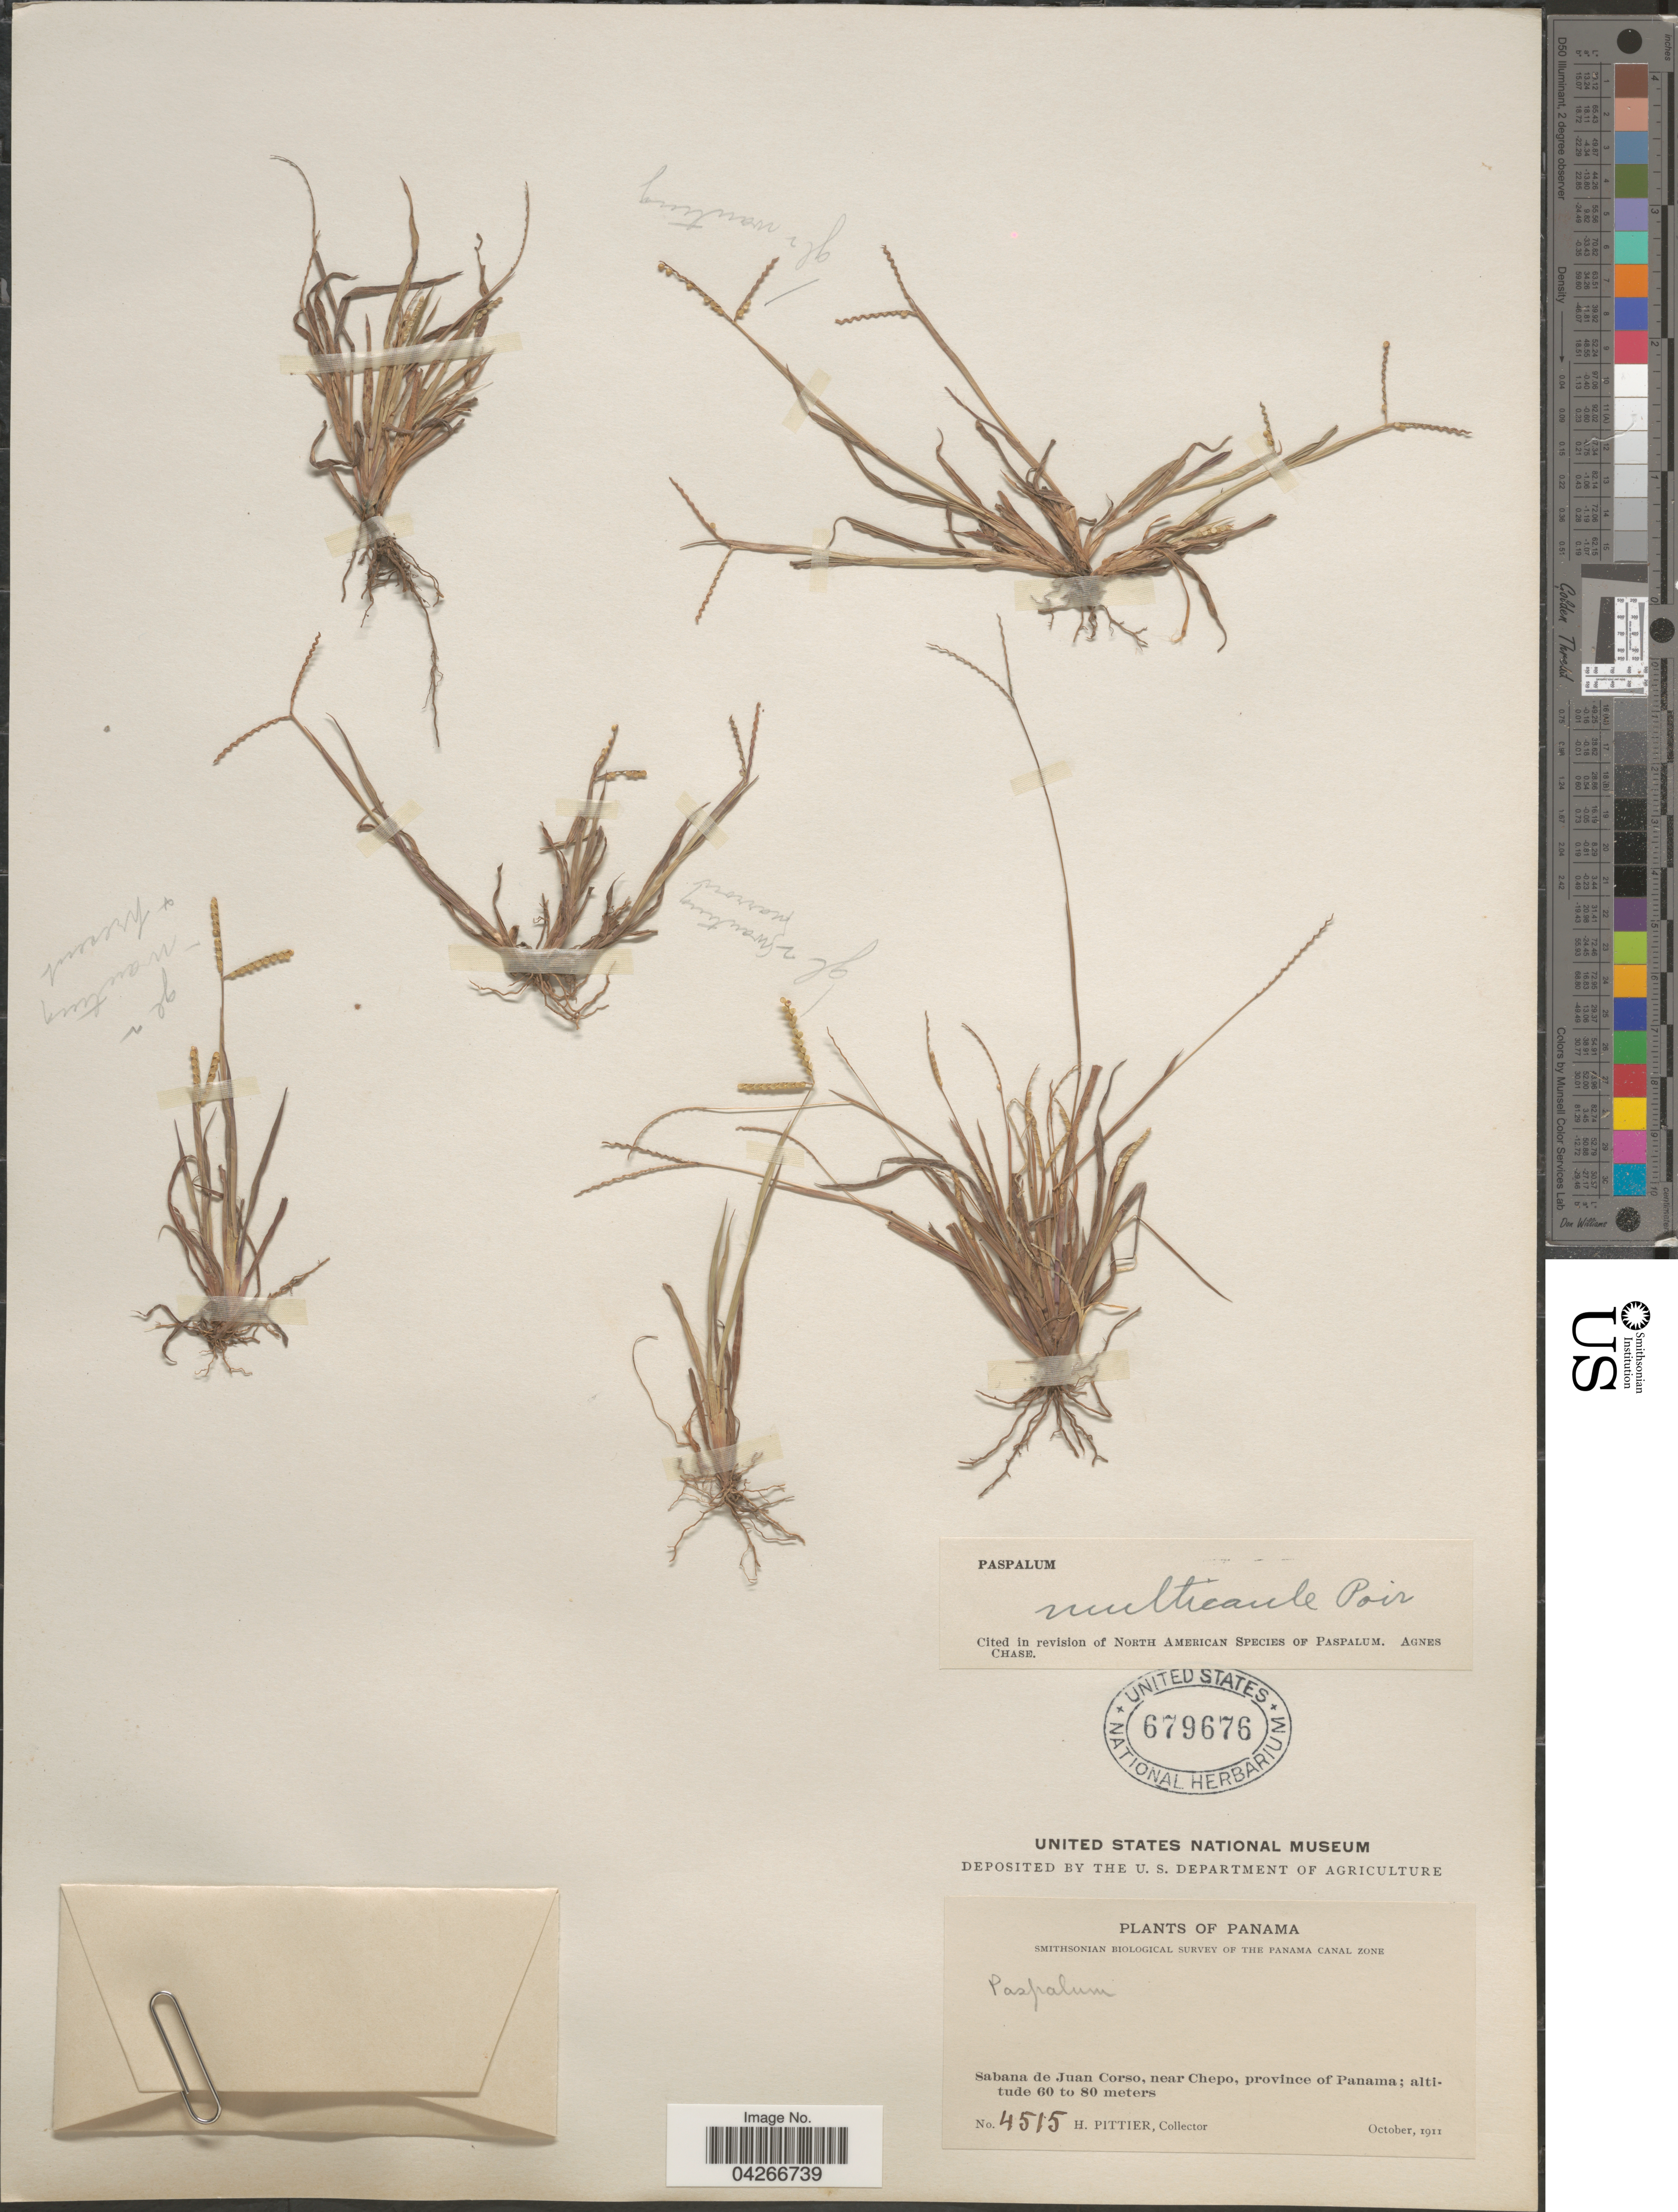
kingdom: Plantae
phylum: Tracheophyta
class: Liliopsida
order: Poales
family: Poaceae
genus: Paspalum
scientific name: Paspalum multicaule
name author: Poir. in Lam.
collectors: H. F. Pittier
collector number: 4515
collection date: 1911-10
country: Panama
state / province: Panamá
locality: Smithsonian Biological Survey of the Panama Canal Zone. Sabana de Juan Corso, near Chepo.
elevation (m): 60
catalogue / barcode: US 679676